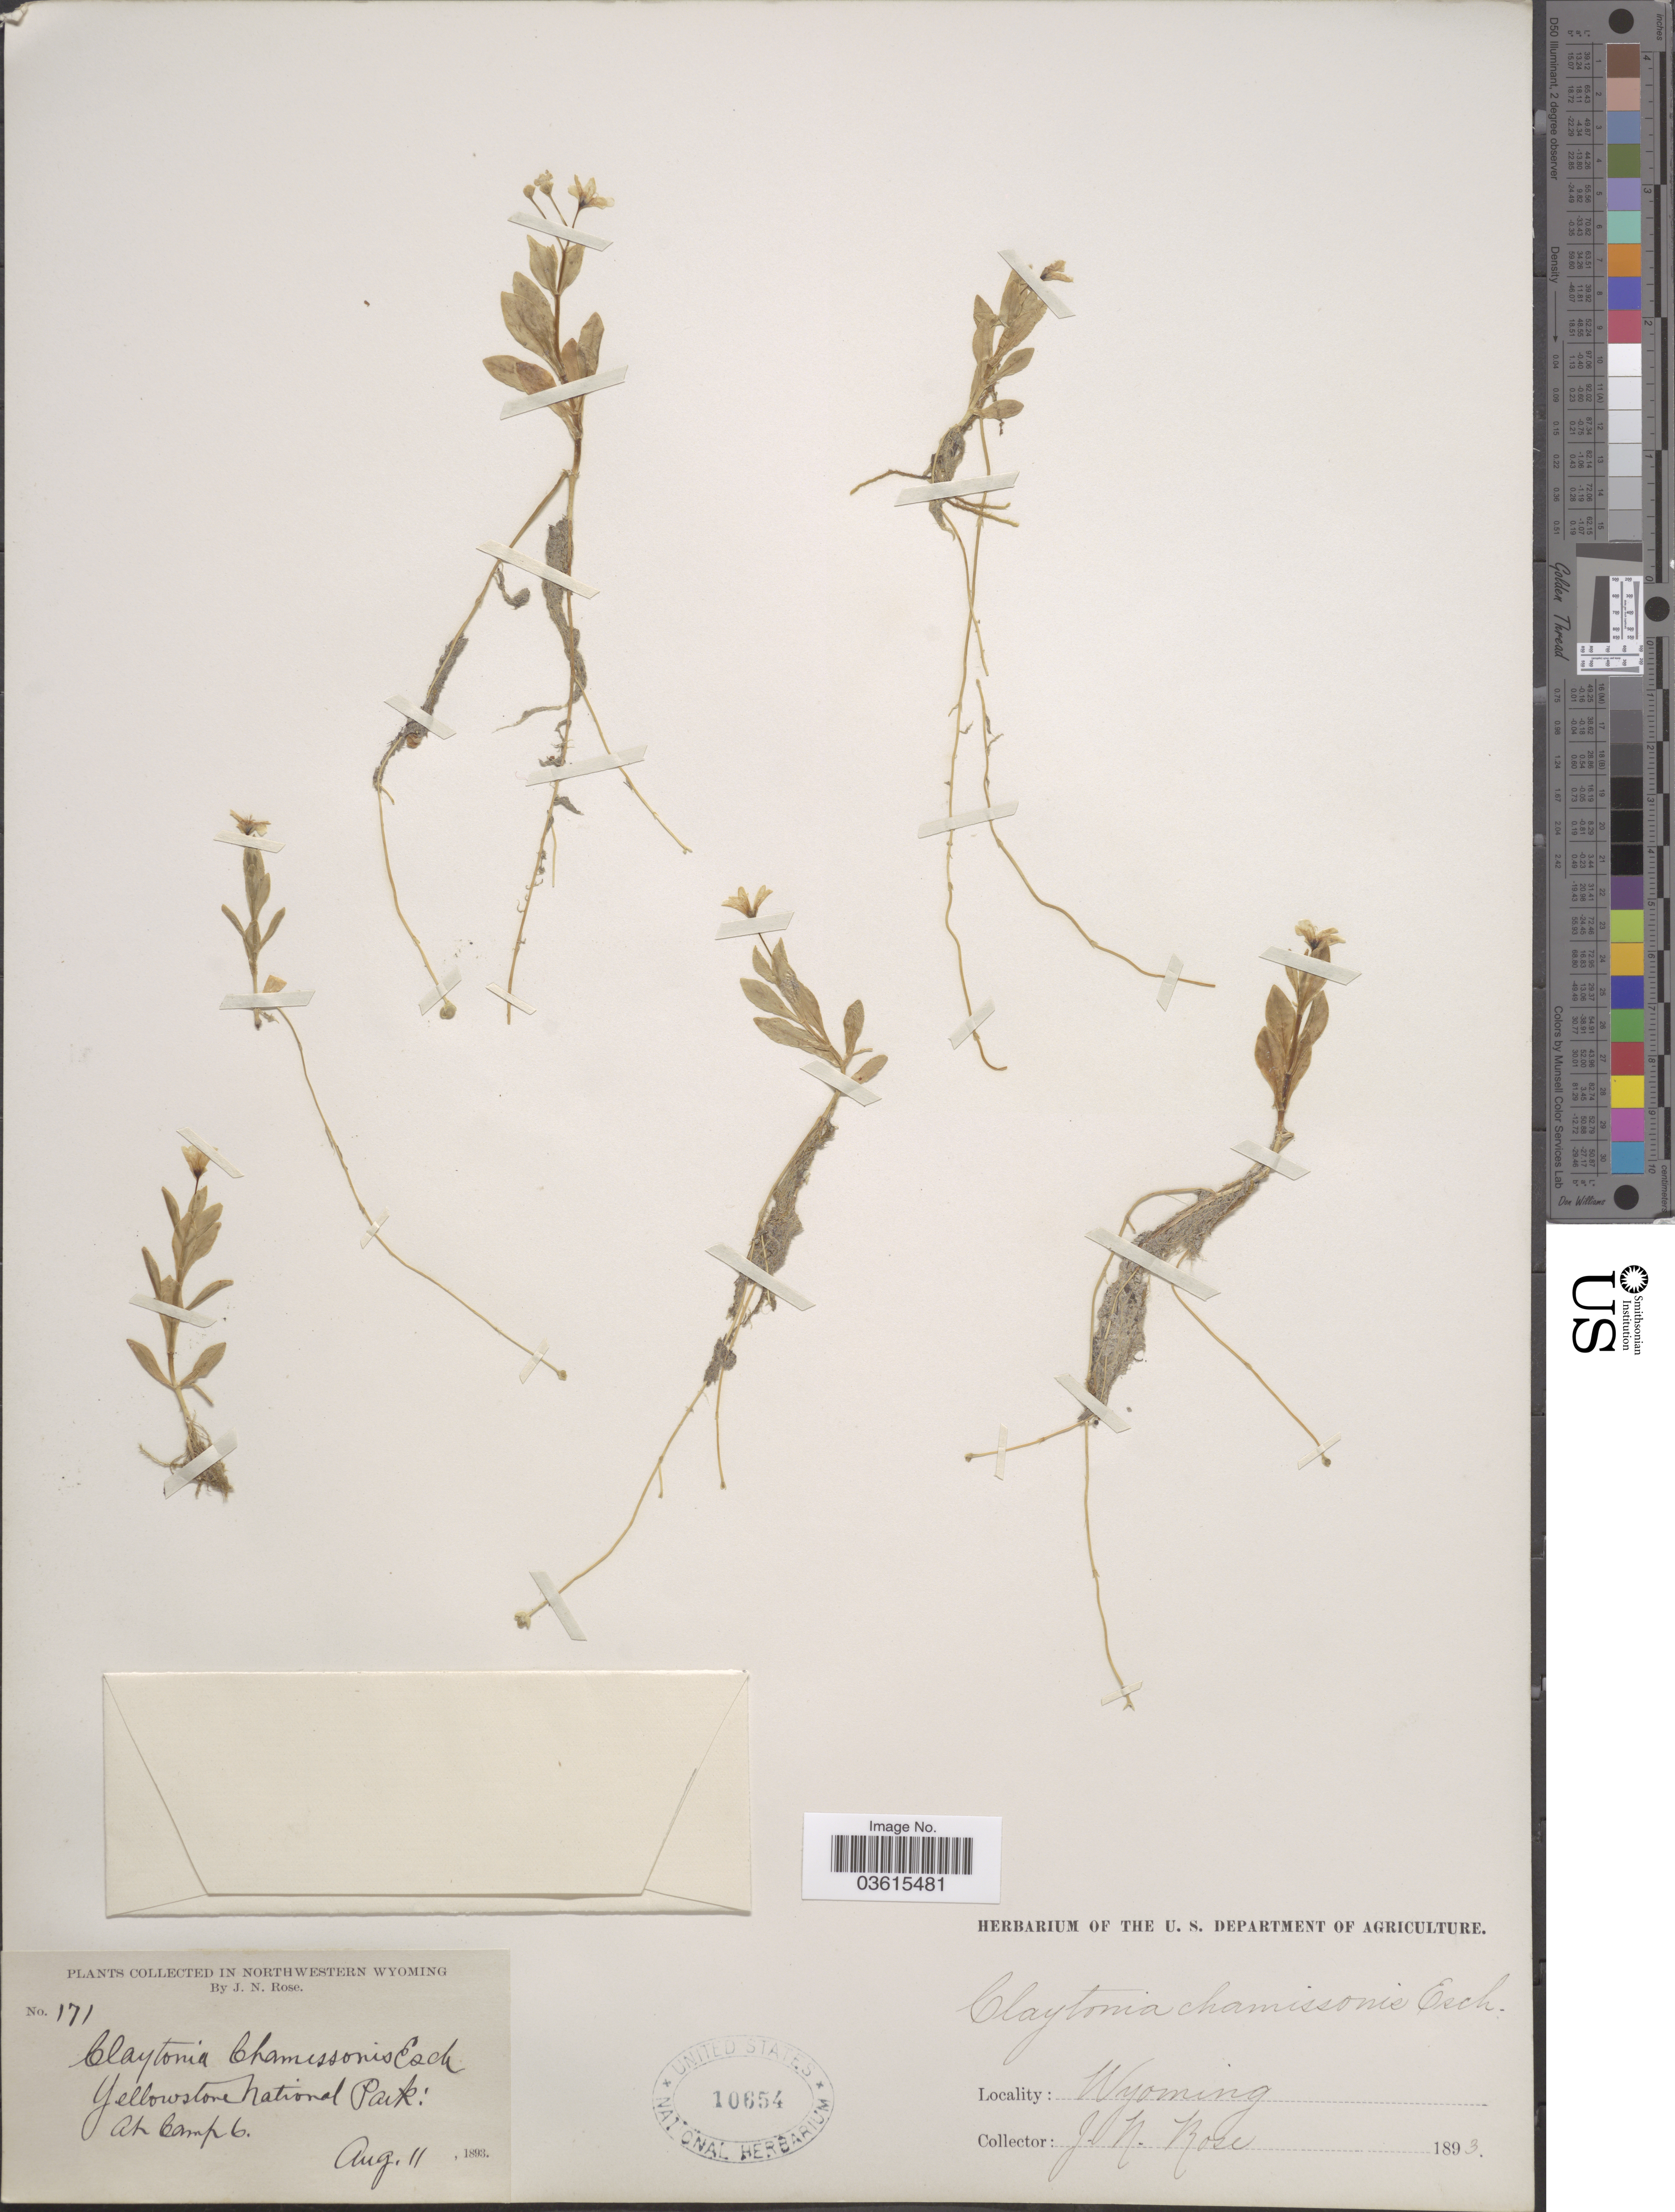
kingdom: Plantae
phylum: Tracheophyta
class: Magnoliopsida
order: Caryophyllales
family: Montiaceae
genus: Montia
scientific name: Montia chamissoi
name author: (Ledeb. ex Spreng.) Greene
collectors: J. N. Rose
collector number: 171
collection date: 1893-08-11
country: United States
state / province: Wyoming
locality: Northwestern Wyoming. Yellowstone National Park: at Camp 6.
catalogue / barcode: US 10654